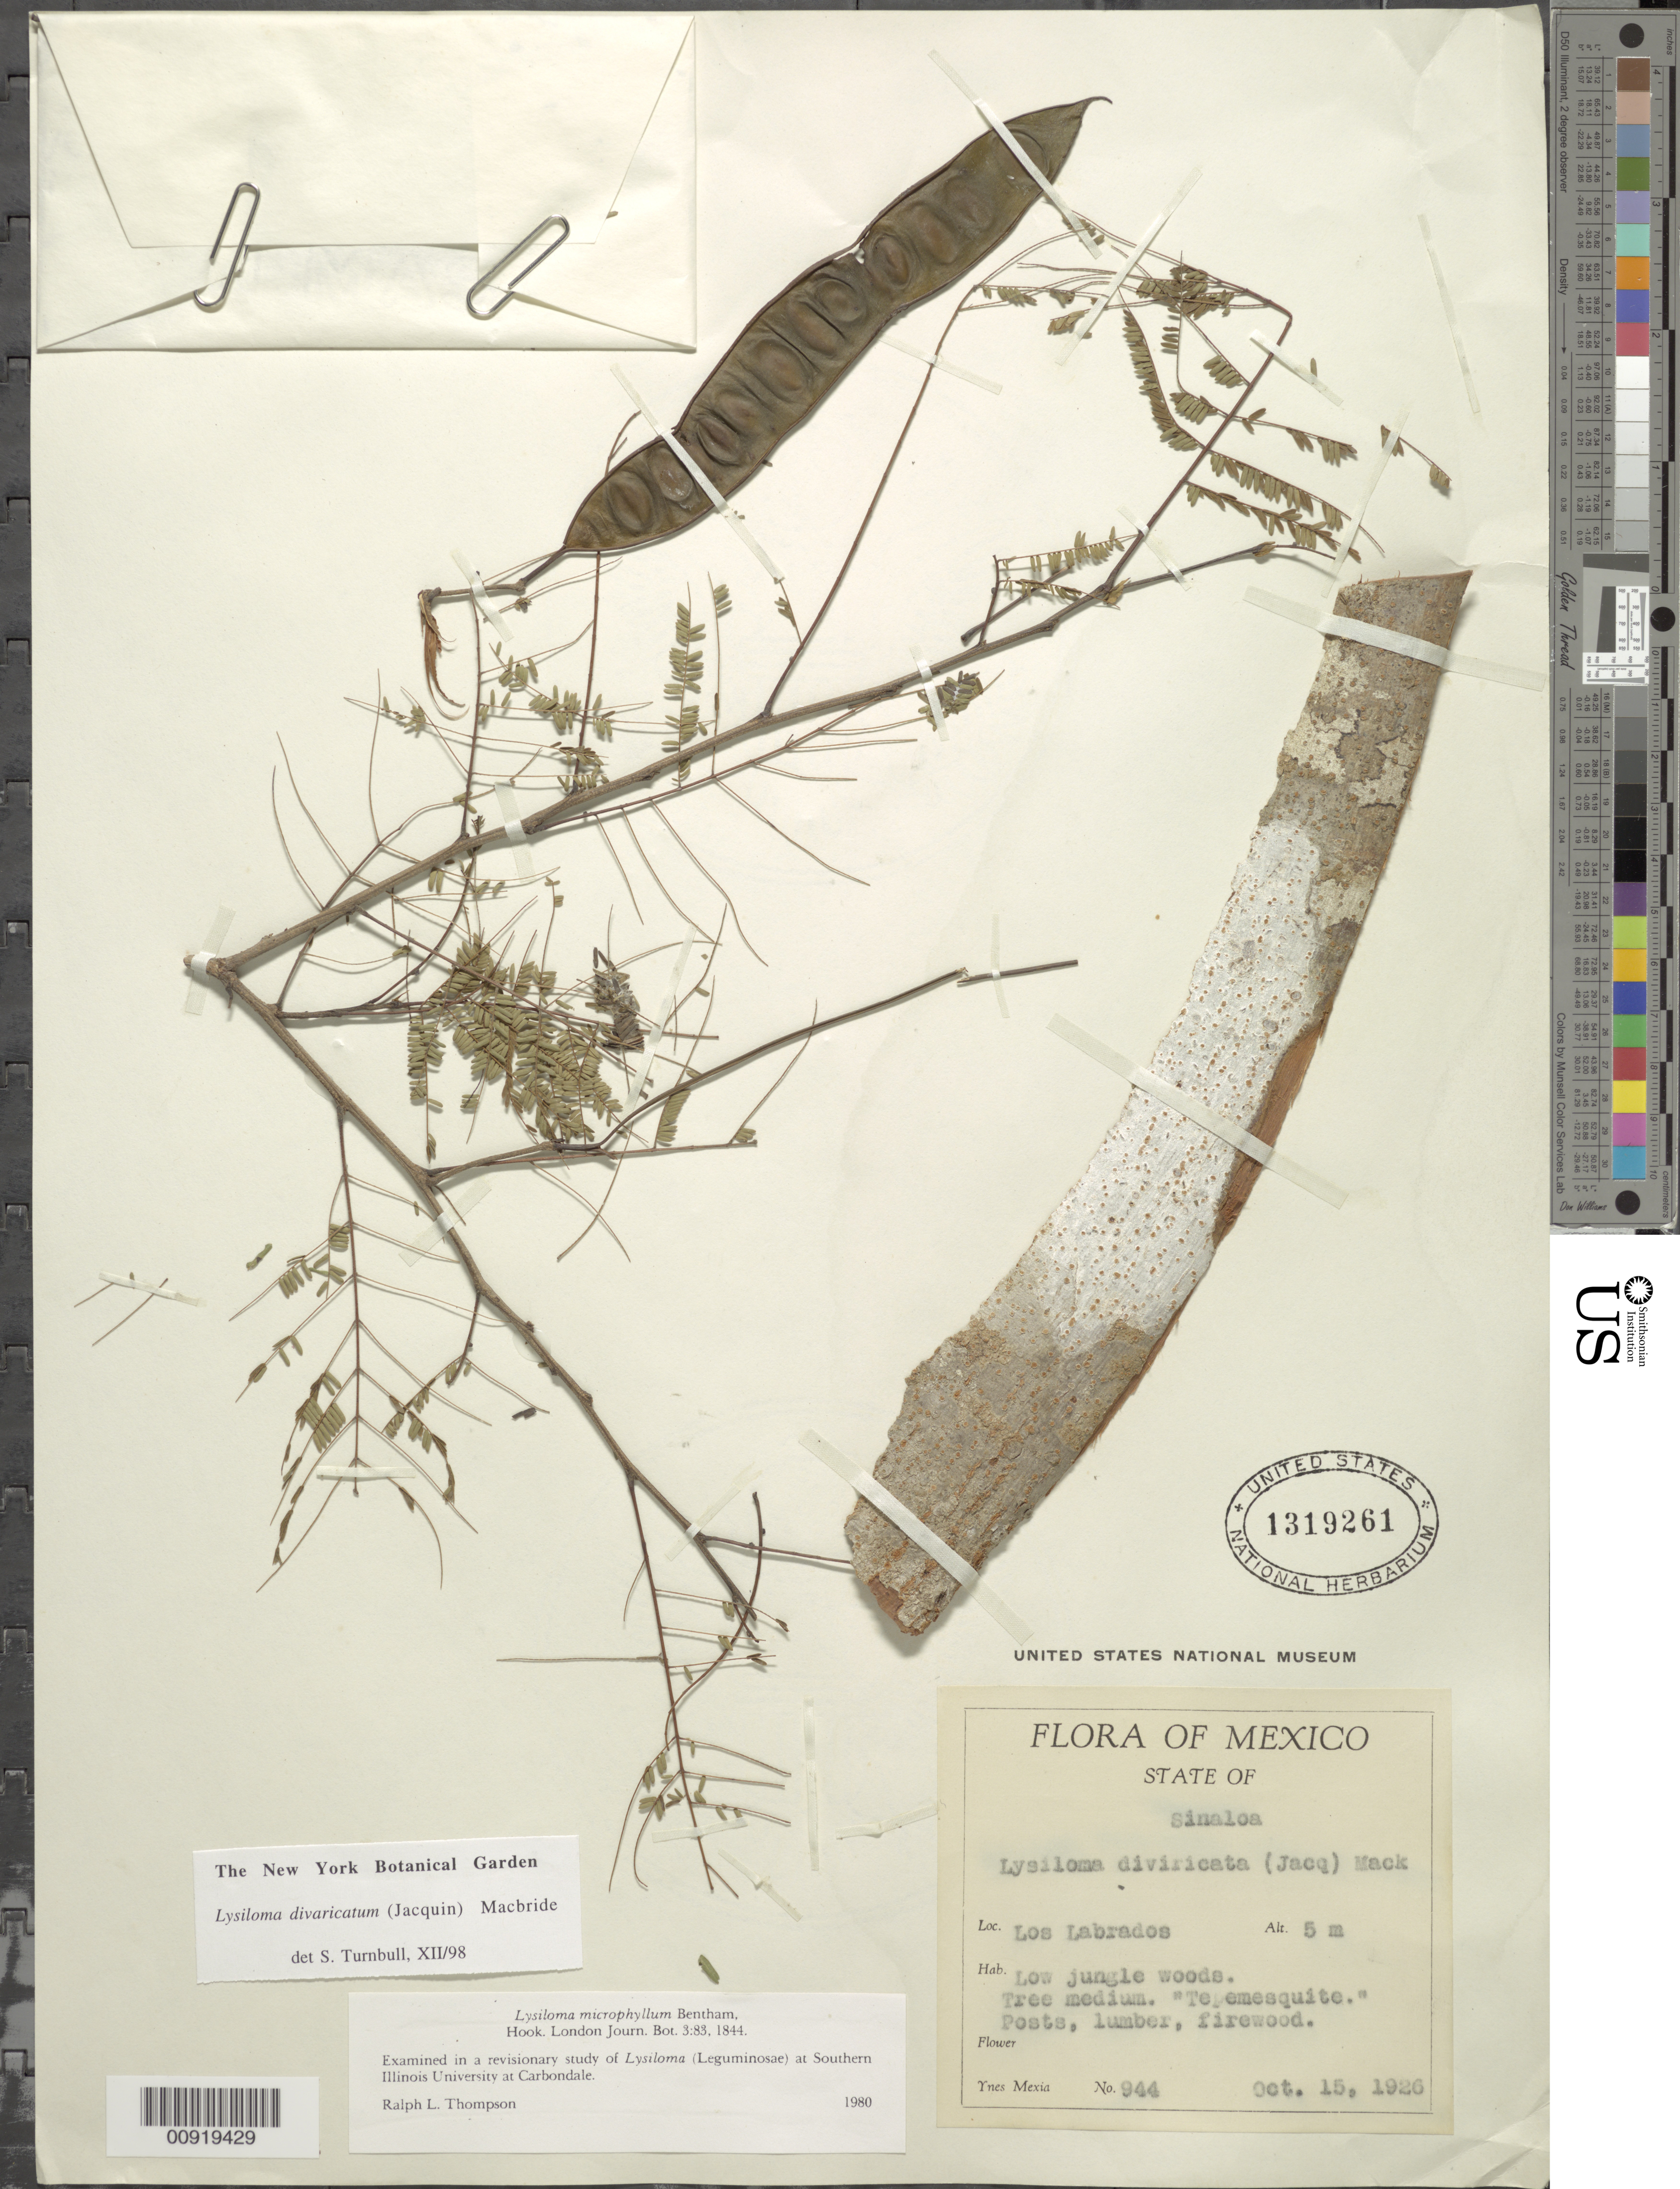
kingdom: Plantae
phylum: Tracheophyta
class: Magnoliopsida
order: Fabales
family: Fabaceae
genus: Lysiloma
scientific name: Lysiloma divaricatum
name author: (Jacq.) J.F. Macbr.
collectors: Y. Mexia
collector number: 944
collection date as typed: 15 Oct 1926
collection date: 1926-10-15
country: Mexico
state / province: Sinaloa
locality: Los Labrados, Sinaloa.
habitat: Low jungle woods.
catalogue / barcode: US 1319261